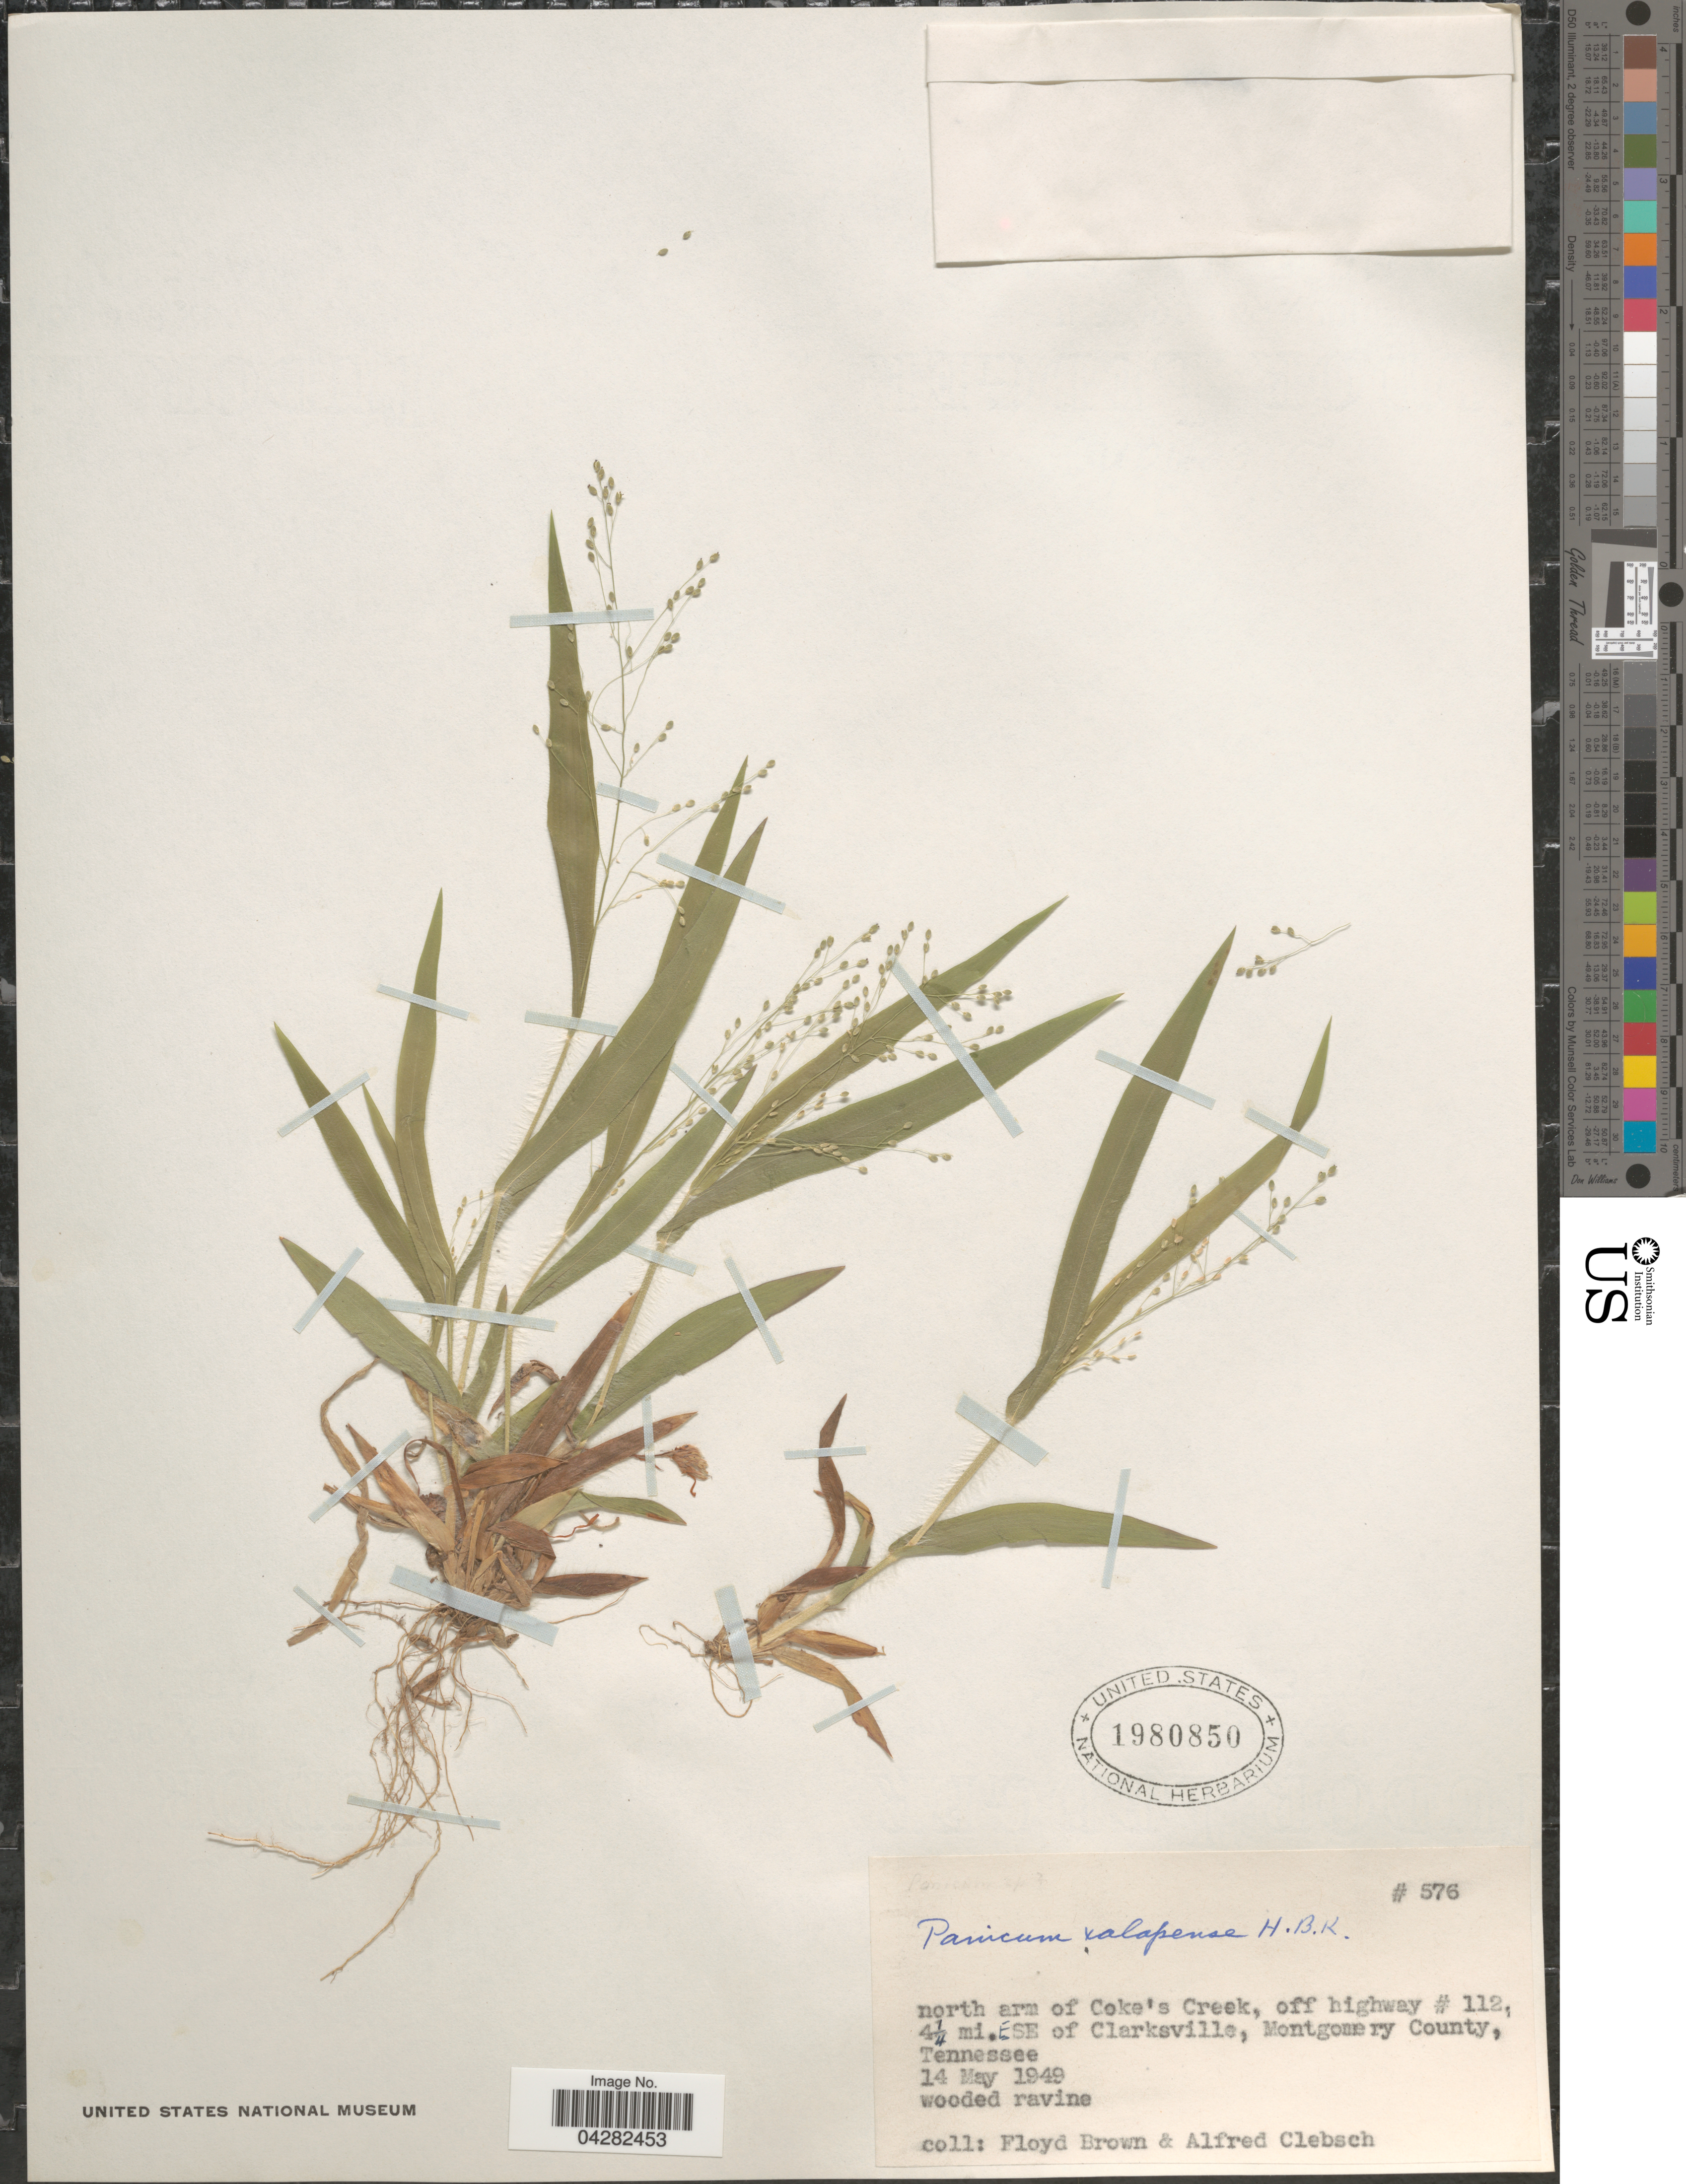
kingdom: Plantae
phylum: Tracheophyta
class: Liliopsida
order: Poales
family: Poaceae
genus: Dichanthelium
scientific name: Dichanthelium laxiflorum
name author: (Lam.) Gould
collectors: F. Brown & A. Clebsch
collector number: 576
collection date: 1949-05-14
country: United States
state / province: Tennessee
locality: North arm of Coke's Creek, off highway # 112, 4¼ mi. ESE of Clarksville, Montgomery County.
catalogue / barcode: US 1980850